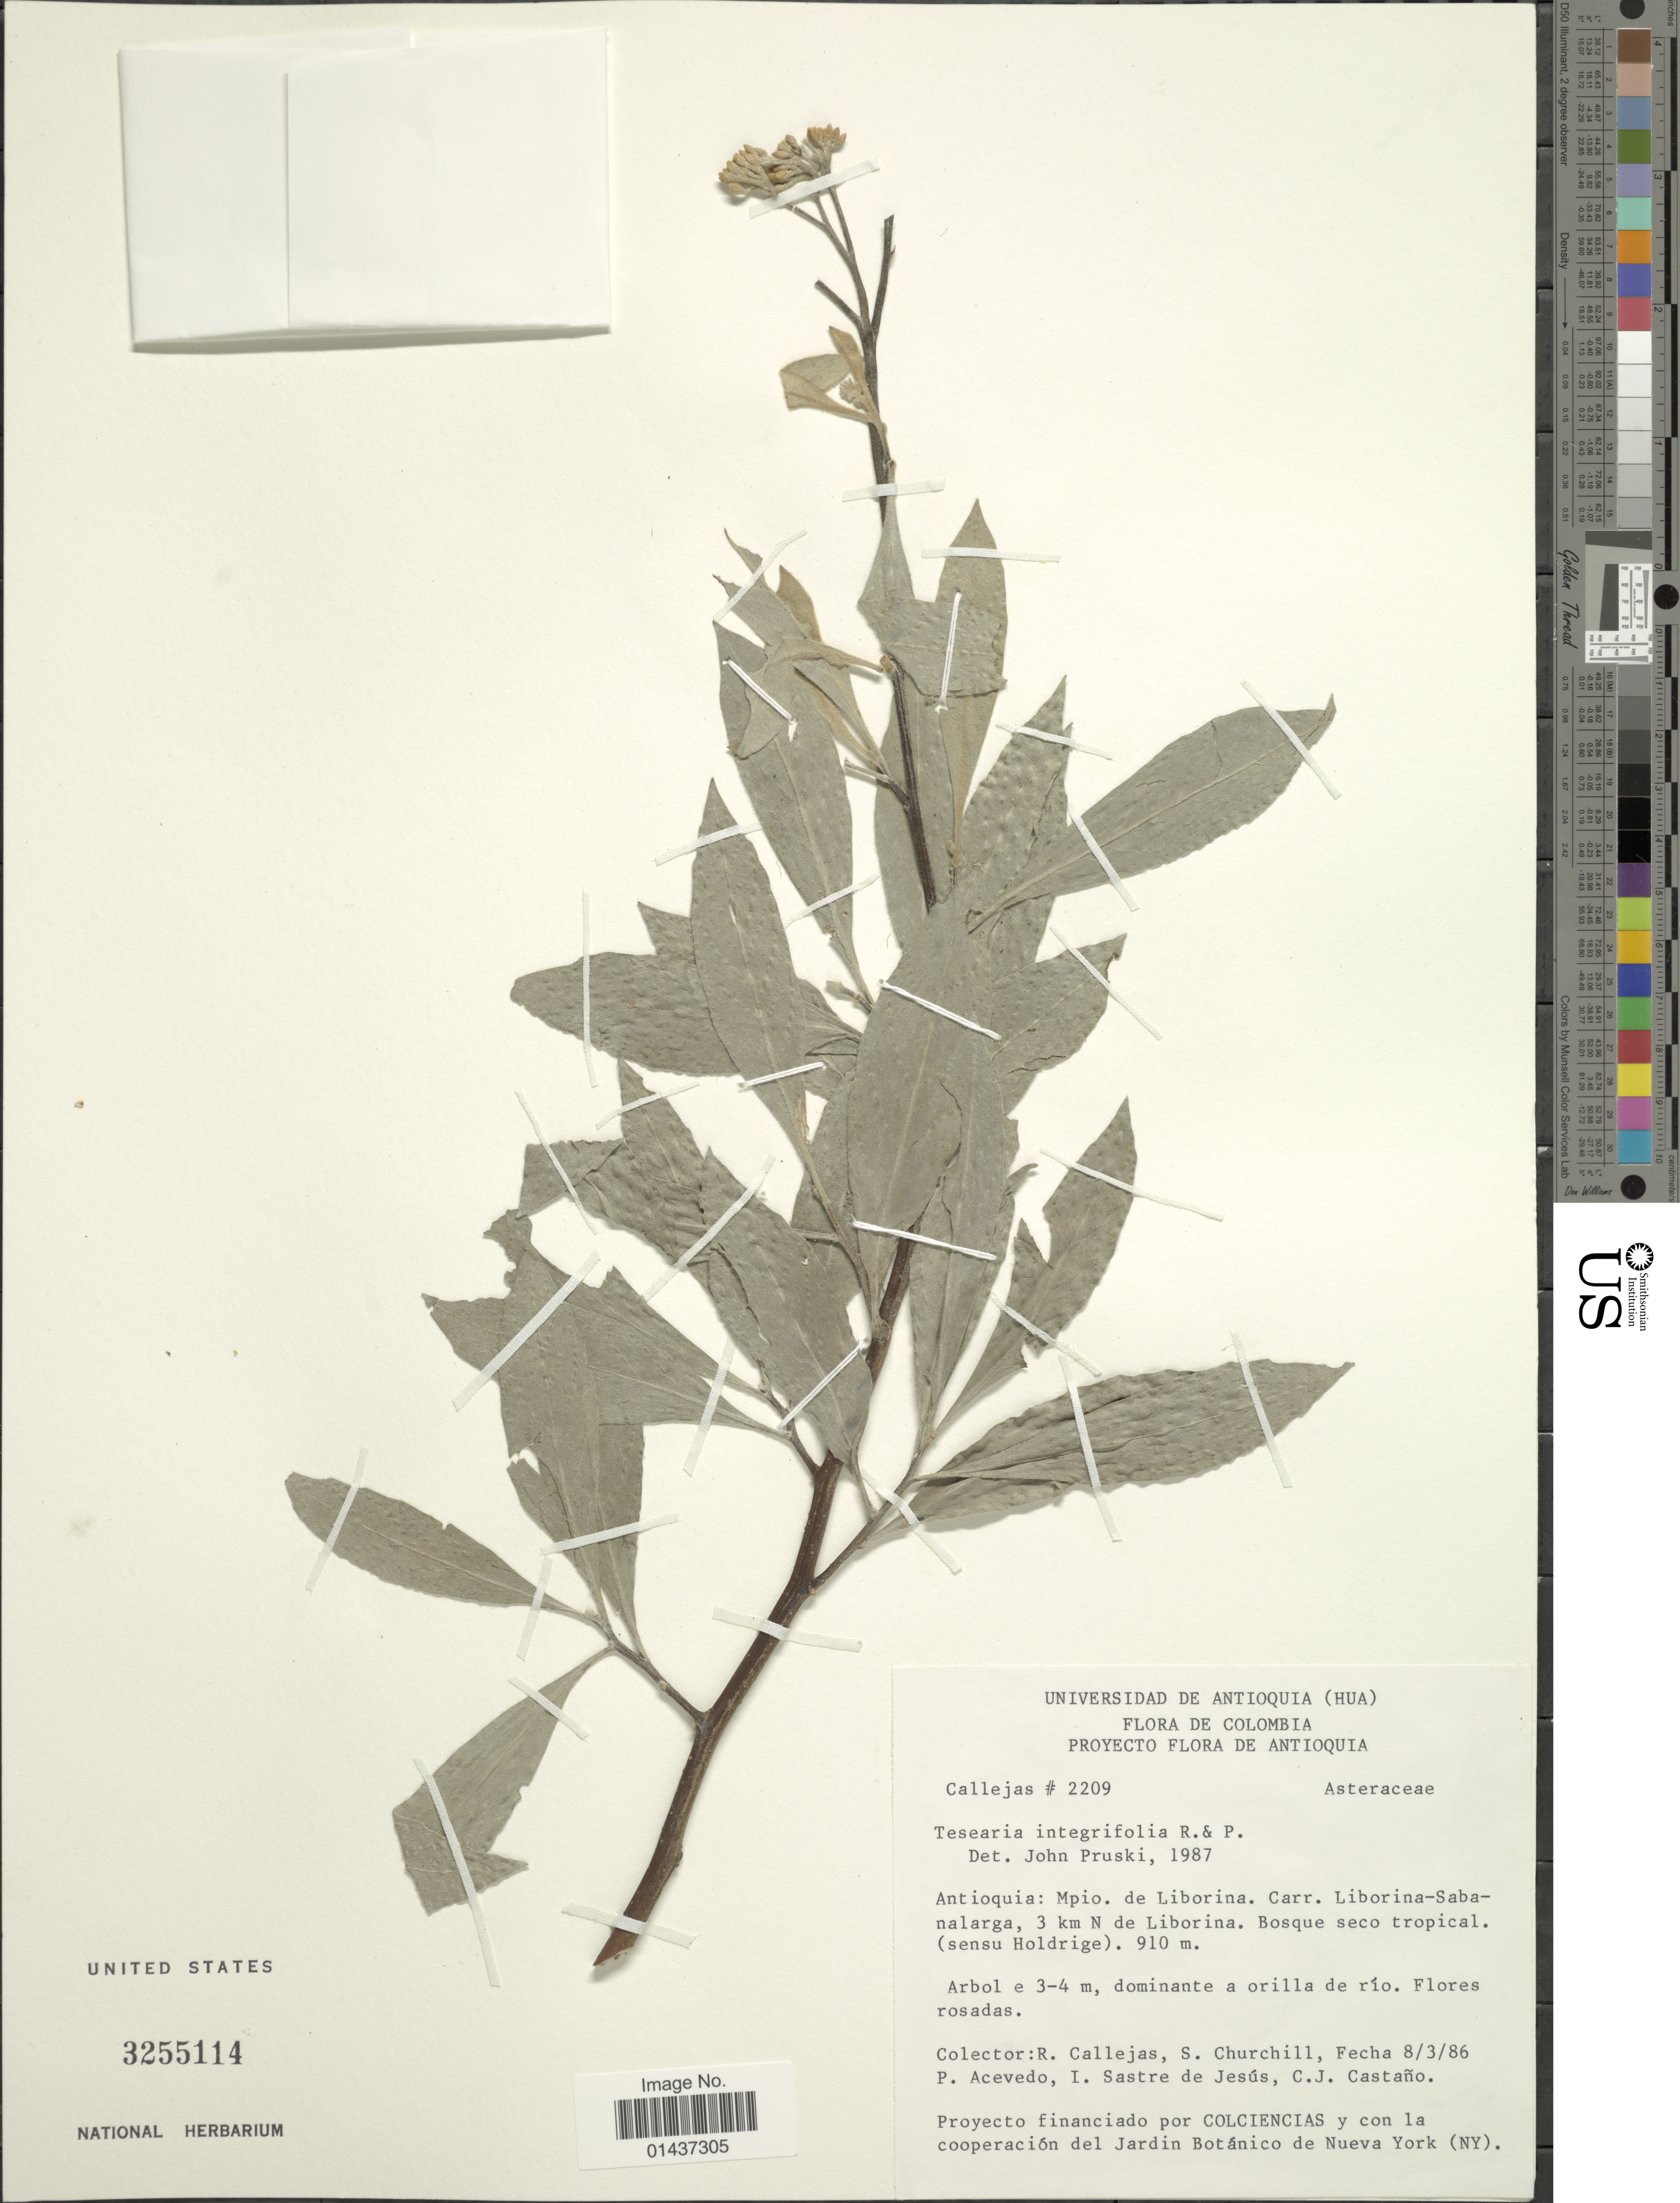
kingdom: Plantae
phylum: Tracheophyta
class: Magnoliopsida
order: Asterales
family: Asteraceae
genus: Tessaria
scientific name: Tessaria integrifolia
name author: Ruiz & Pav.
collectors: R. Callejas, S. Churchill, P. Acevedo-Rodr., I. Sastre-de Jesús & C. Castaño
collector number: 2209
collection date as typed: Transcribed d/m/y: 8/3/86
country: Colombia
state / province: Antioquia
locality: Mpio de Liborina. carr Liborina-Sabanalarga, 3 km N de Liborina. Bosque seco tropical (sensu Holdrige)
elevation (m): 910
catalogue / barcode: US 3255114